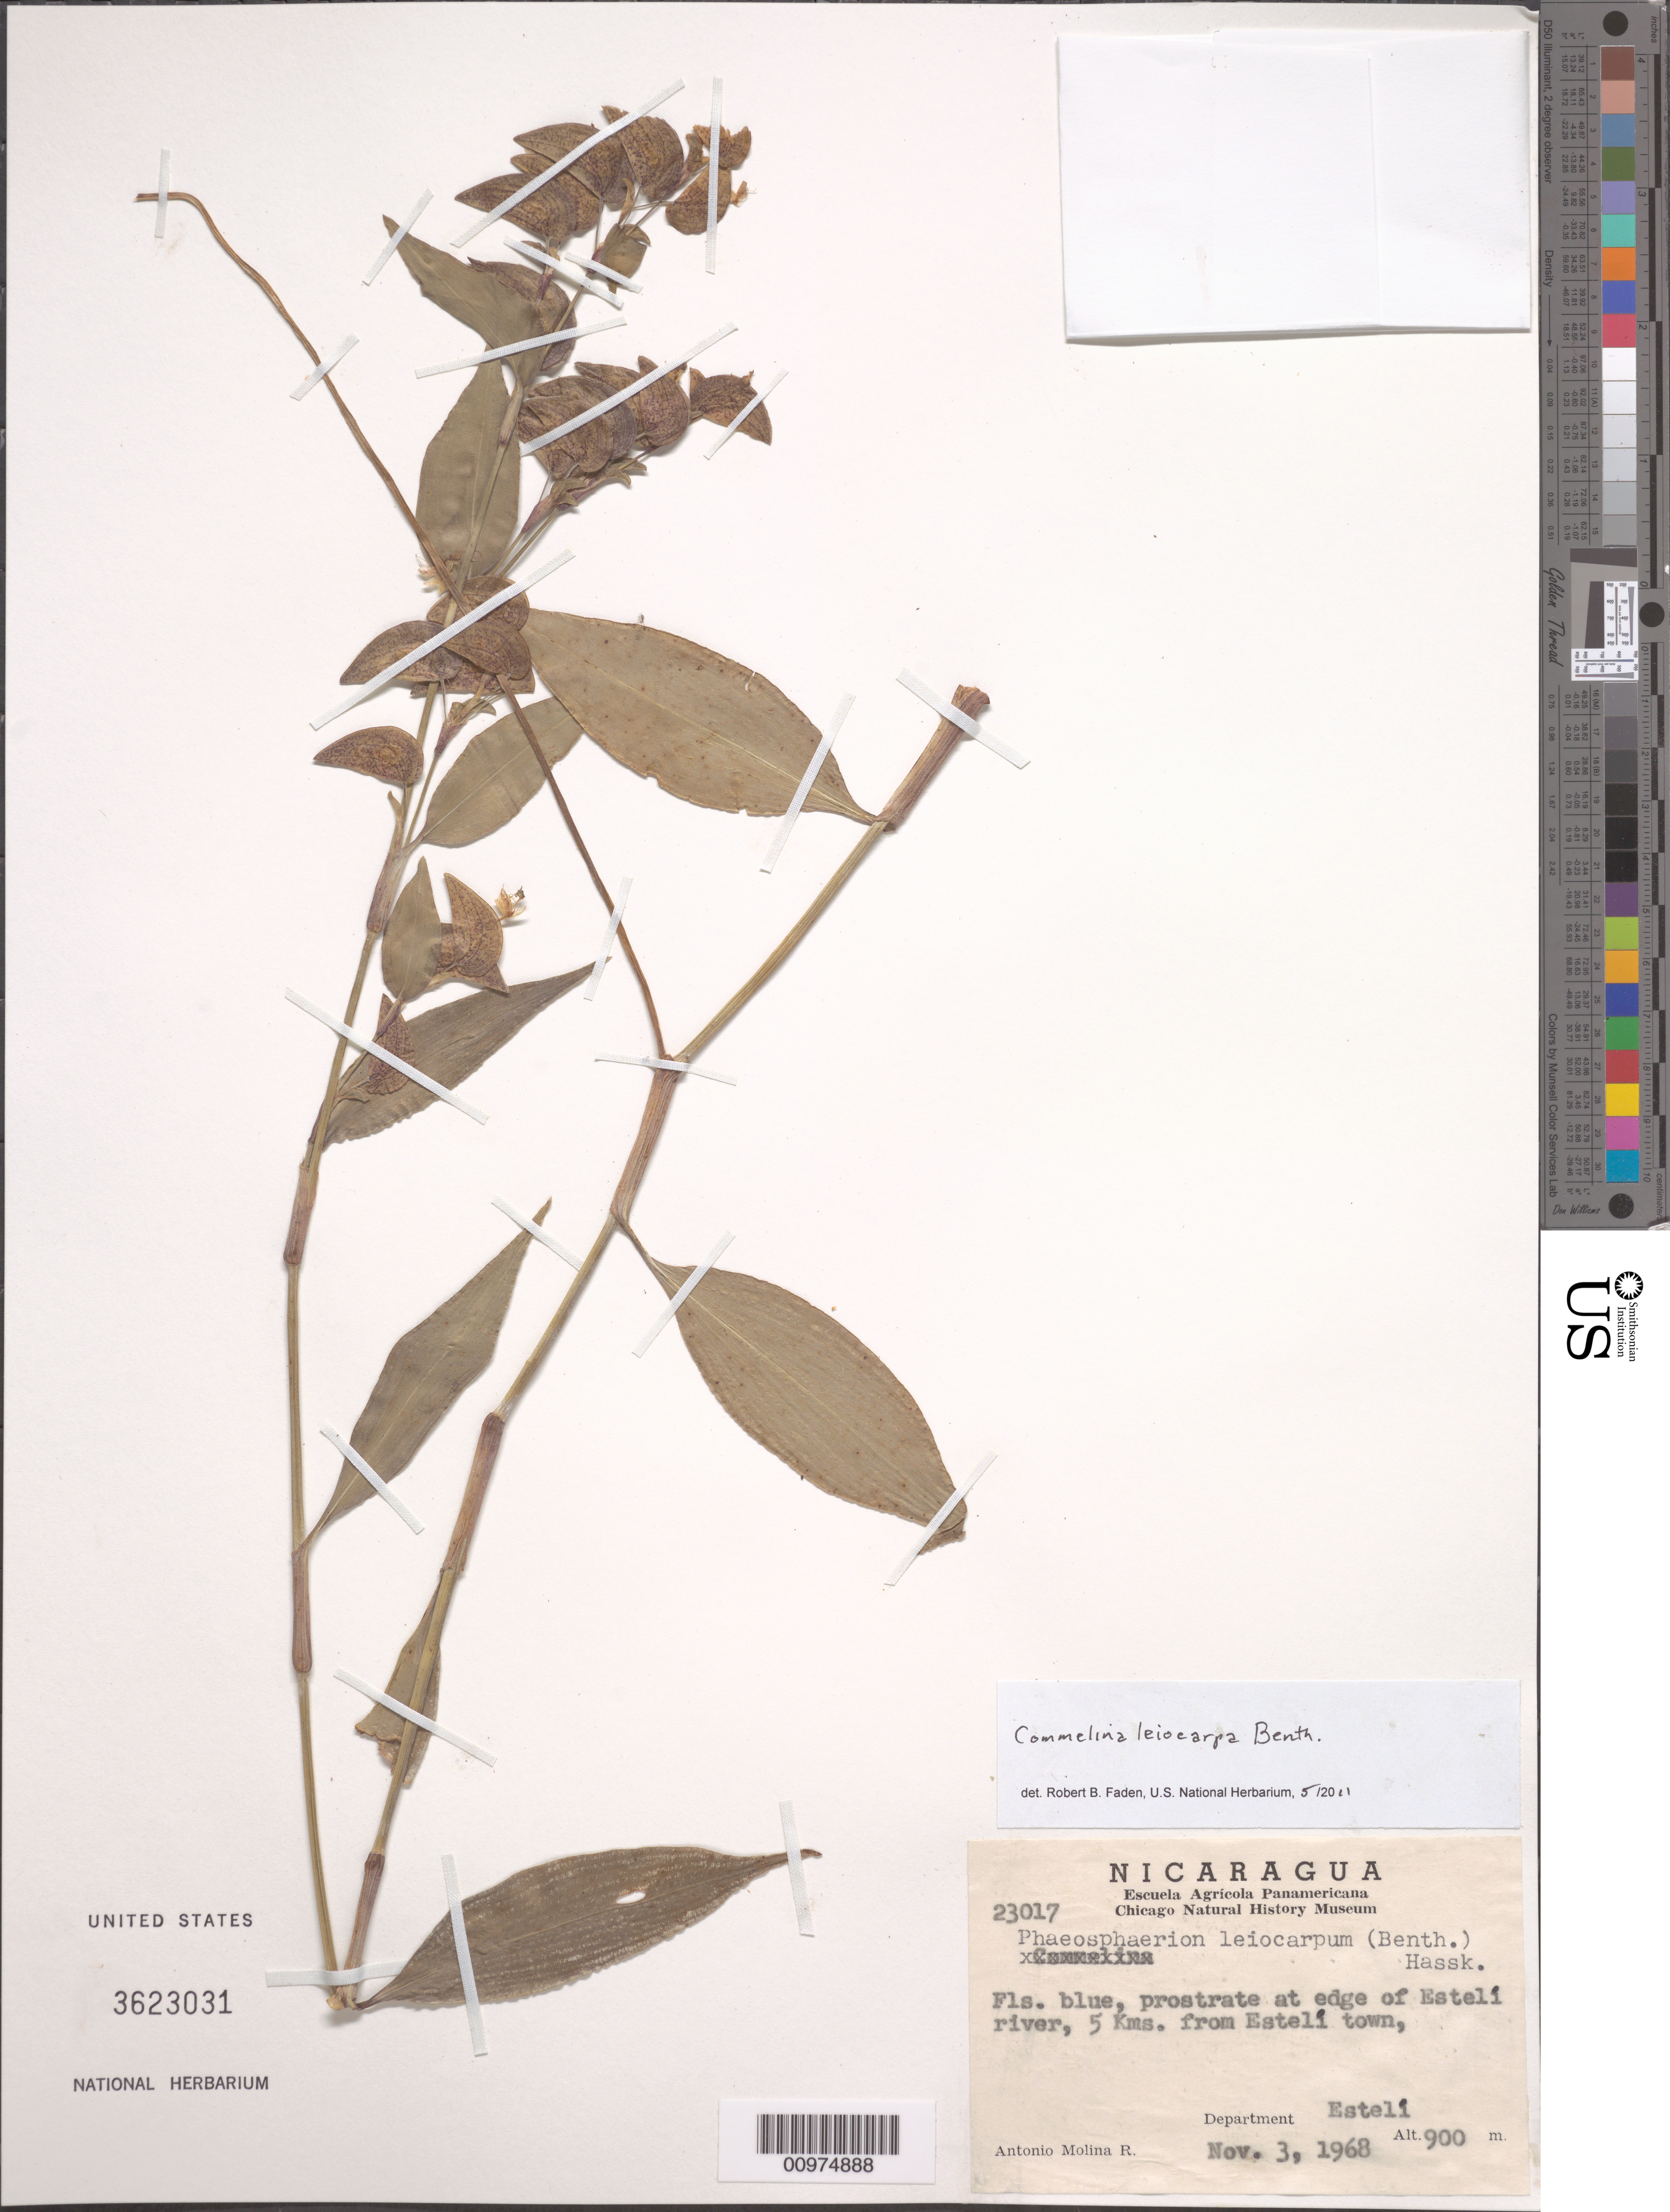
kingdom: Plantae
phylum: Tracheophyta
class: Liliopsida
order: Commelinales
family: Commelinaceae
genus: Commelina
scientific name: Commelina leiocarpa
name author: Benth.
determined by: Faden, Robert B., (US), Smithsonian Institution - National Museum of Natural History (UNITED STATES)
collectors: A. Molina R.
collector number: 23017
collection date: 1968-11-03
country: Nicaragua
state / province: Estelí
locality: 5 kms. from Estelí town,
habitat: at edge of Estelí river,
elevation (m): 900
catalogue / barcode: US 3623031